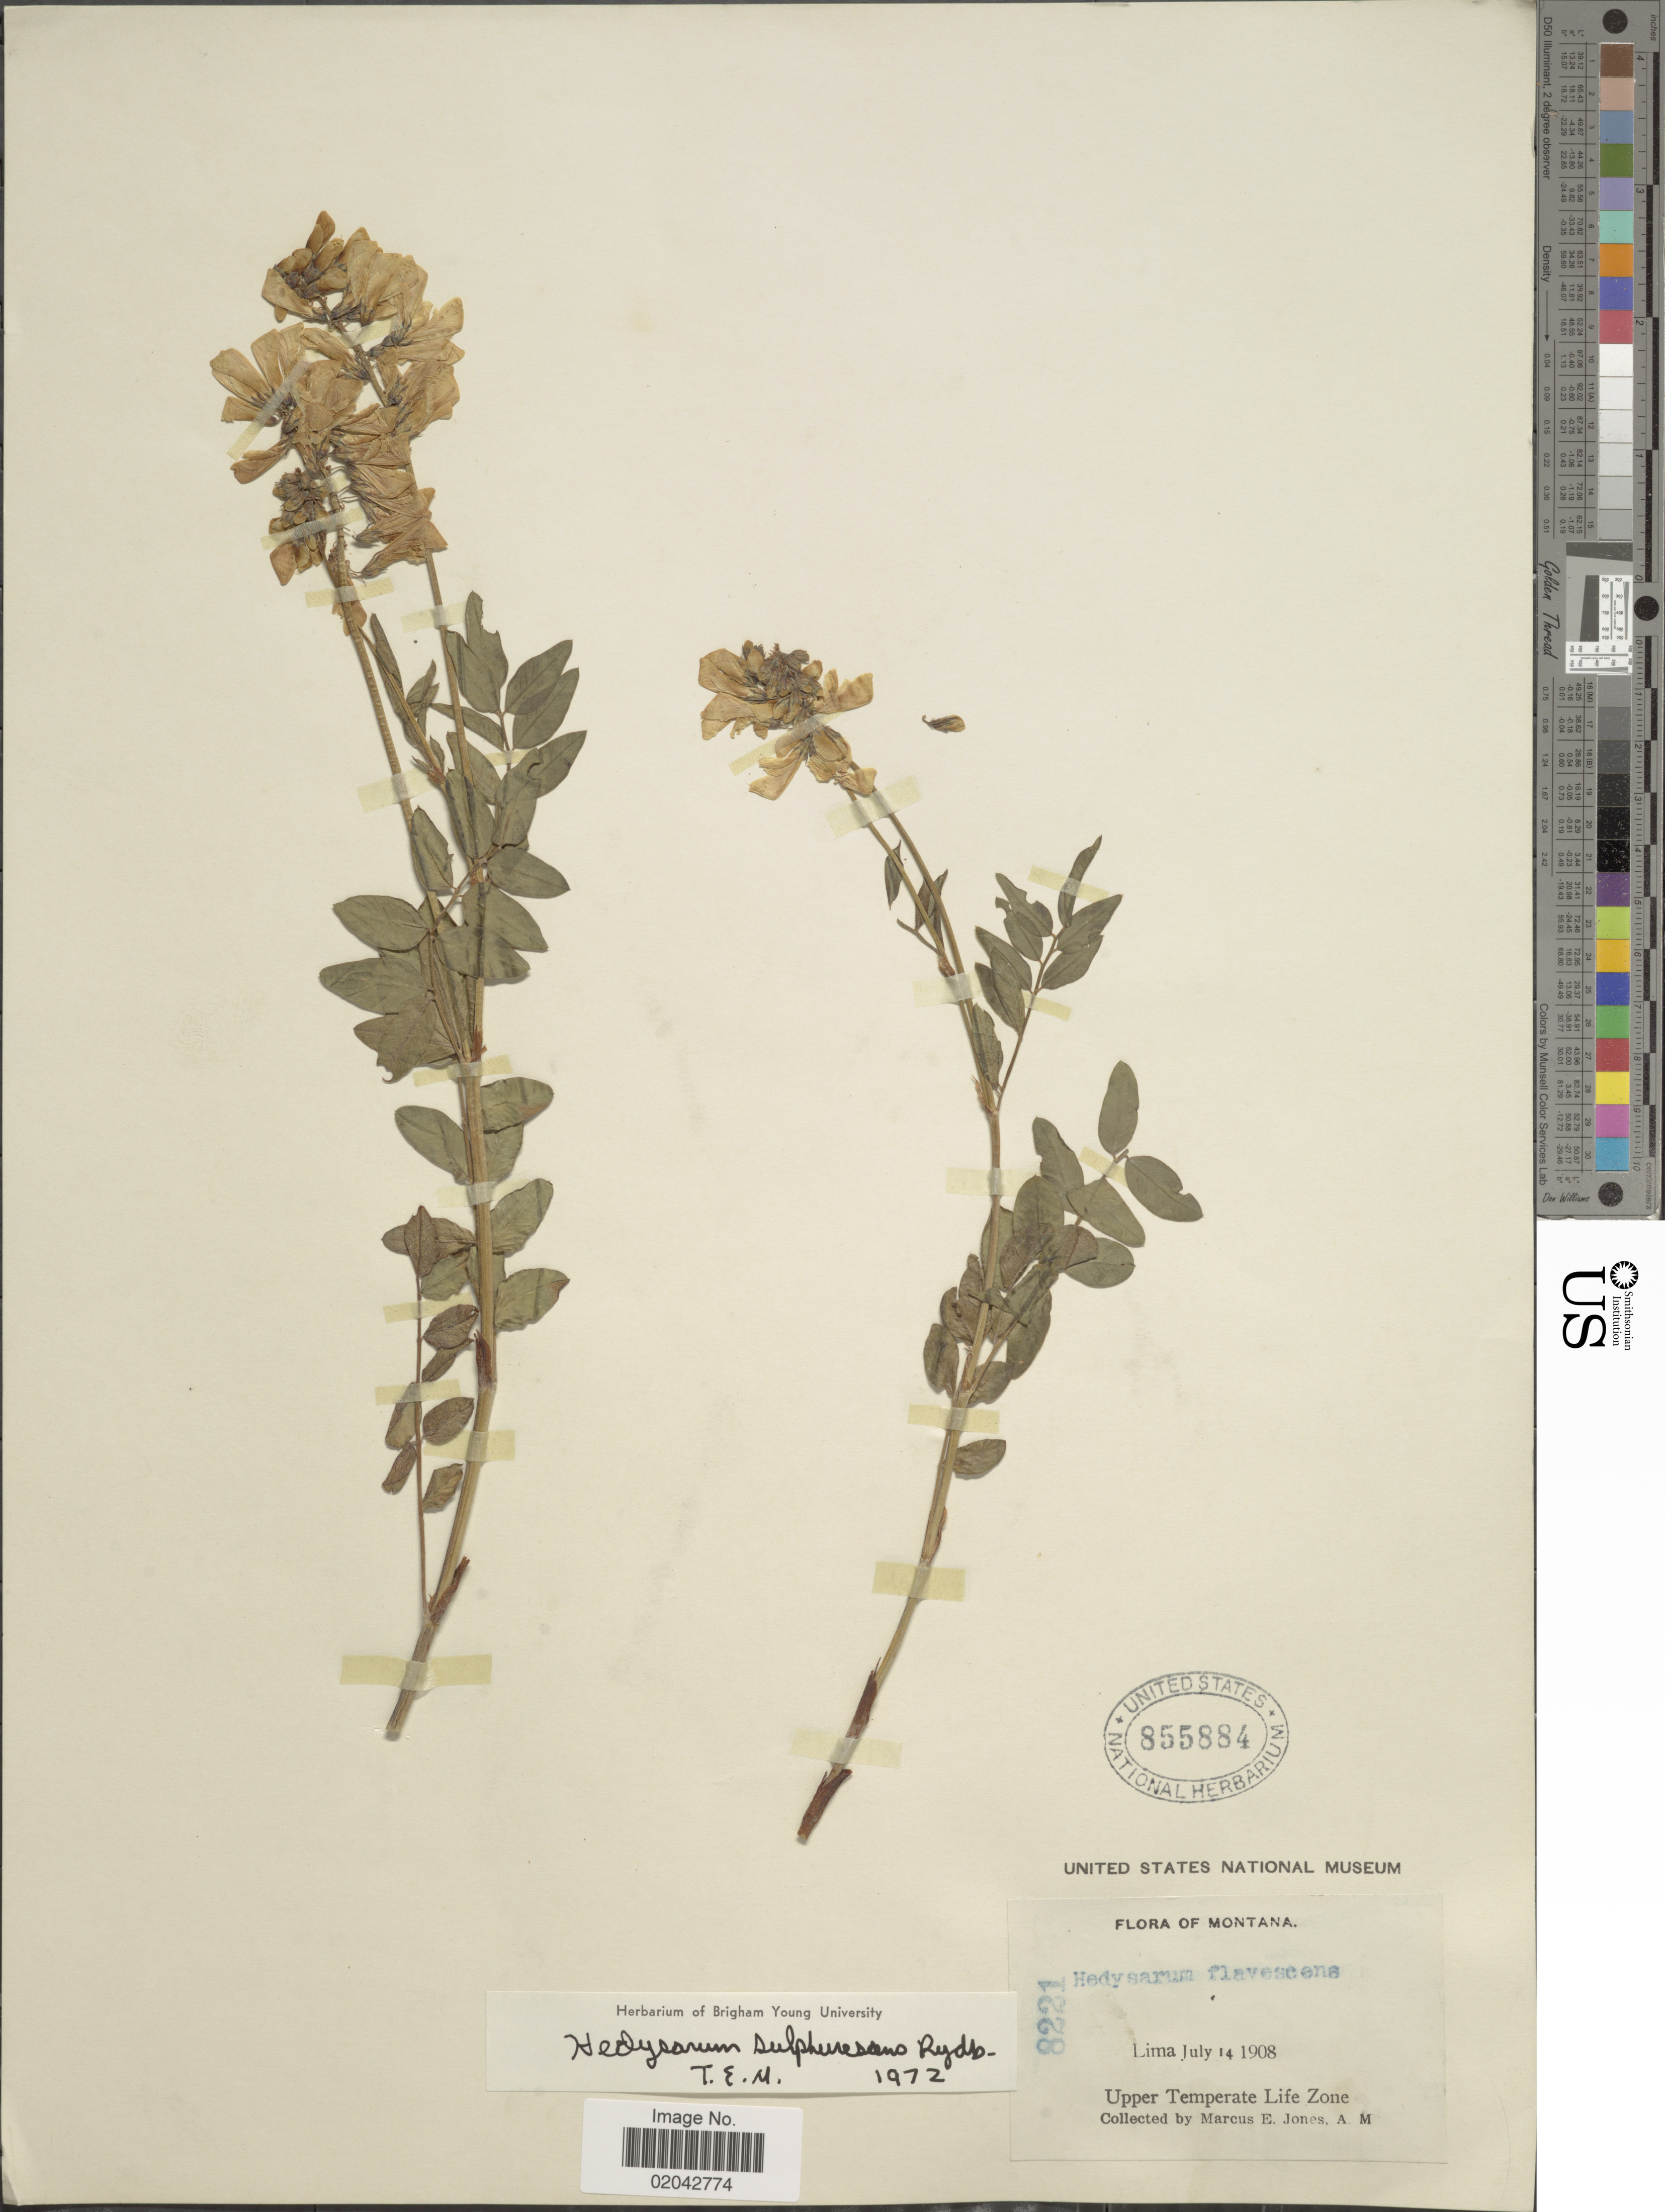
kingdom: Plantae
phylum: Tracheophyta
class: Magnoliopsida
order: Fabales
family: Fabaceae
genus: Hedysarum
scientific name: Hedysarum sulphurescens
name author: Rydb.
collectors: M. E. Jones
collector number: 8221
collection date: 1908-07-14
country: United States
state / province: Montana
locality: Lima, Upper Temperate Life Zone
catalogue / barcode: US 855884